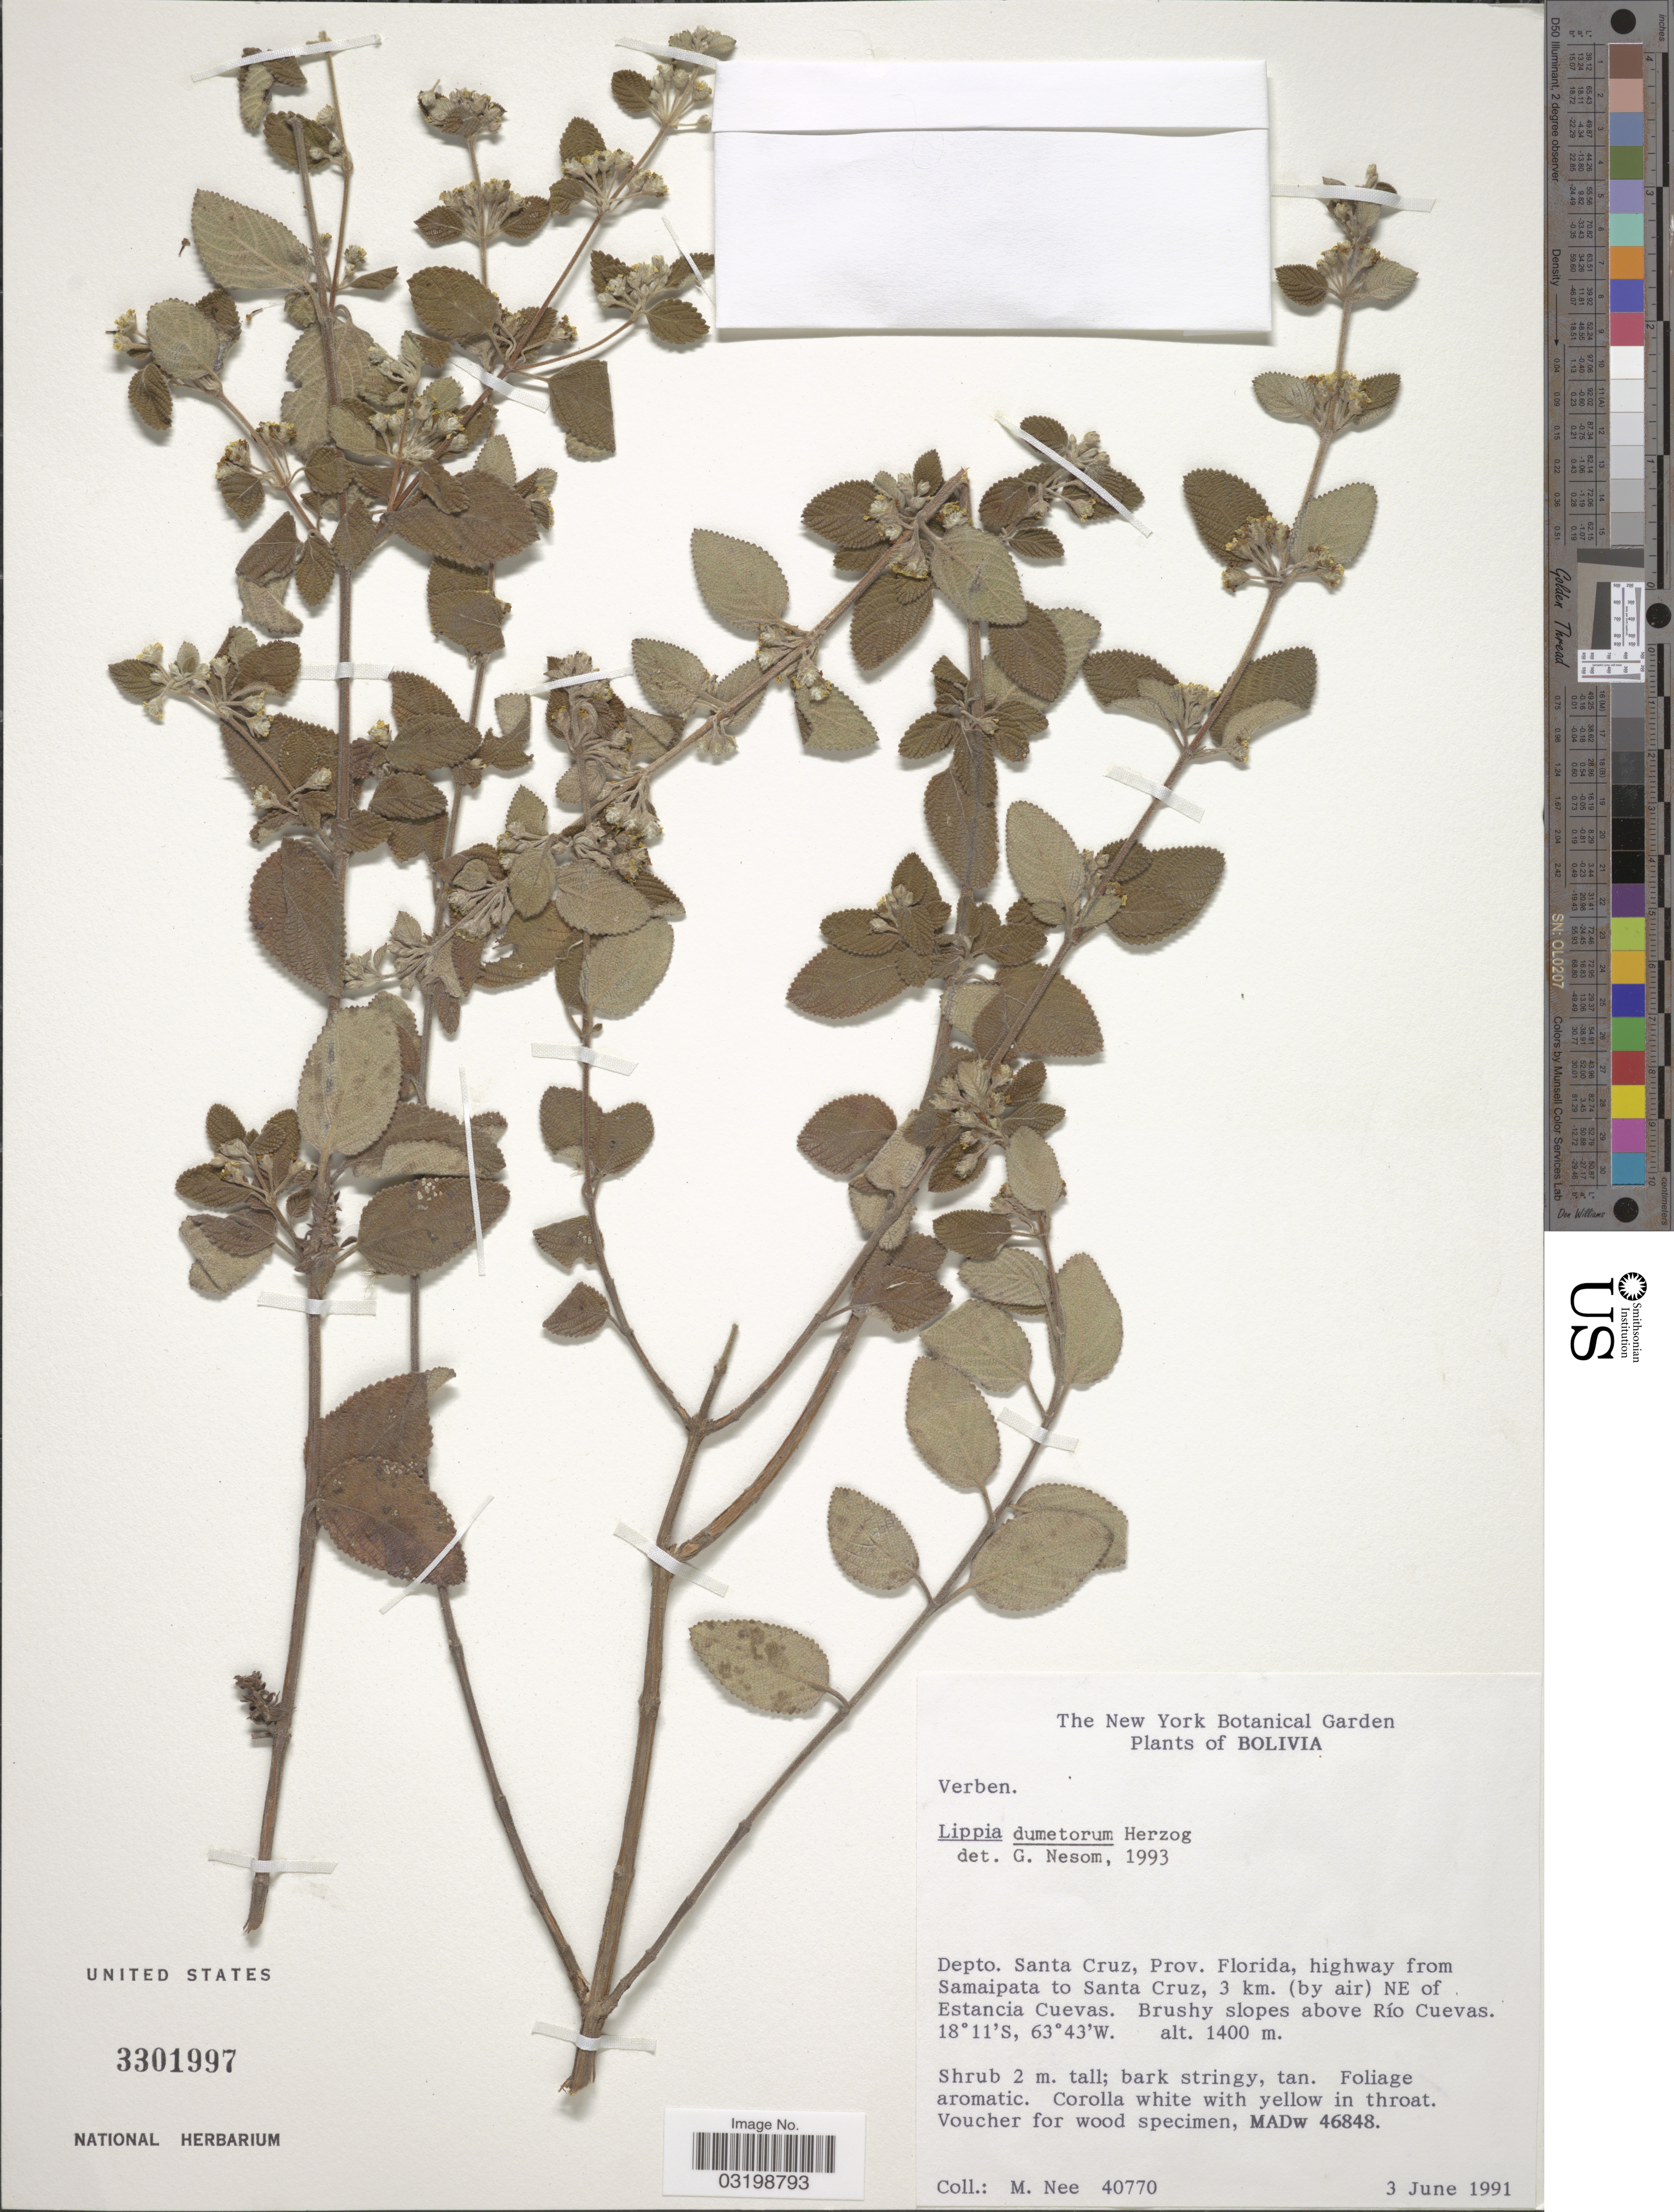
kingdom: Plantae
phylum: Tracheophyta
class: Magnoliopsida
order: Lamiales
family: Verbenaceae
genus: Lippia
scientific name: Lippia dumetorum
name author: Herzog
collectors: M. Nee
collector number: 40770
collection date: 1991-06-03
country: Bolivia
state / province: Santa Cruz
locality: Depto. Santa Cruz, Prov. Florida, highway from Samaipata to Santa Cruz, 3 km. (by air) NE of Estancia Cuevas. Brushy slopes above Río Cuevas.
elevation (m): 1400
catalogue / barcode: US 3301997